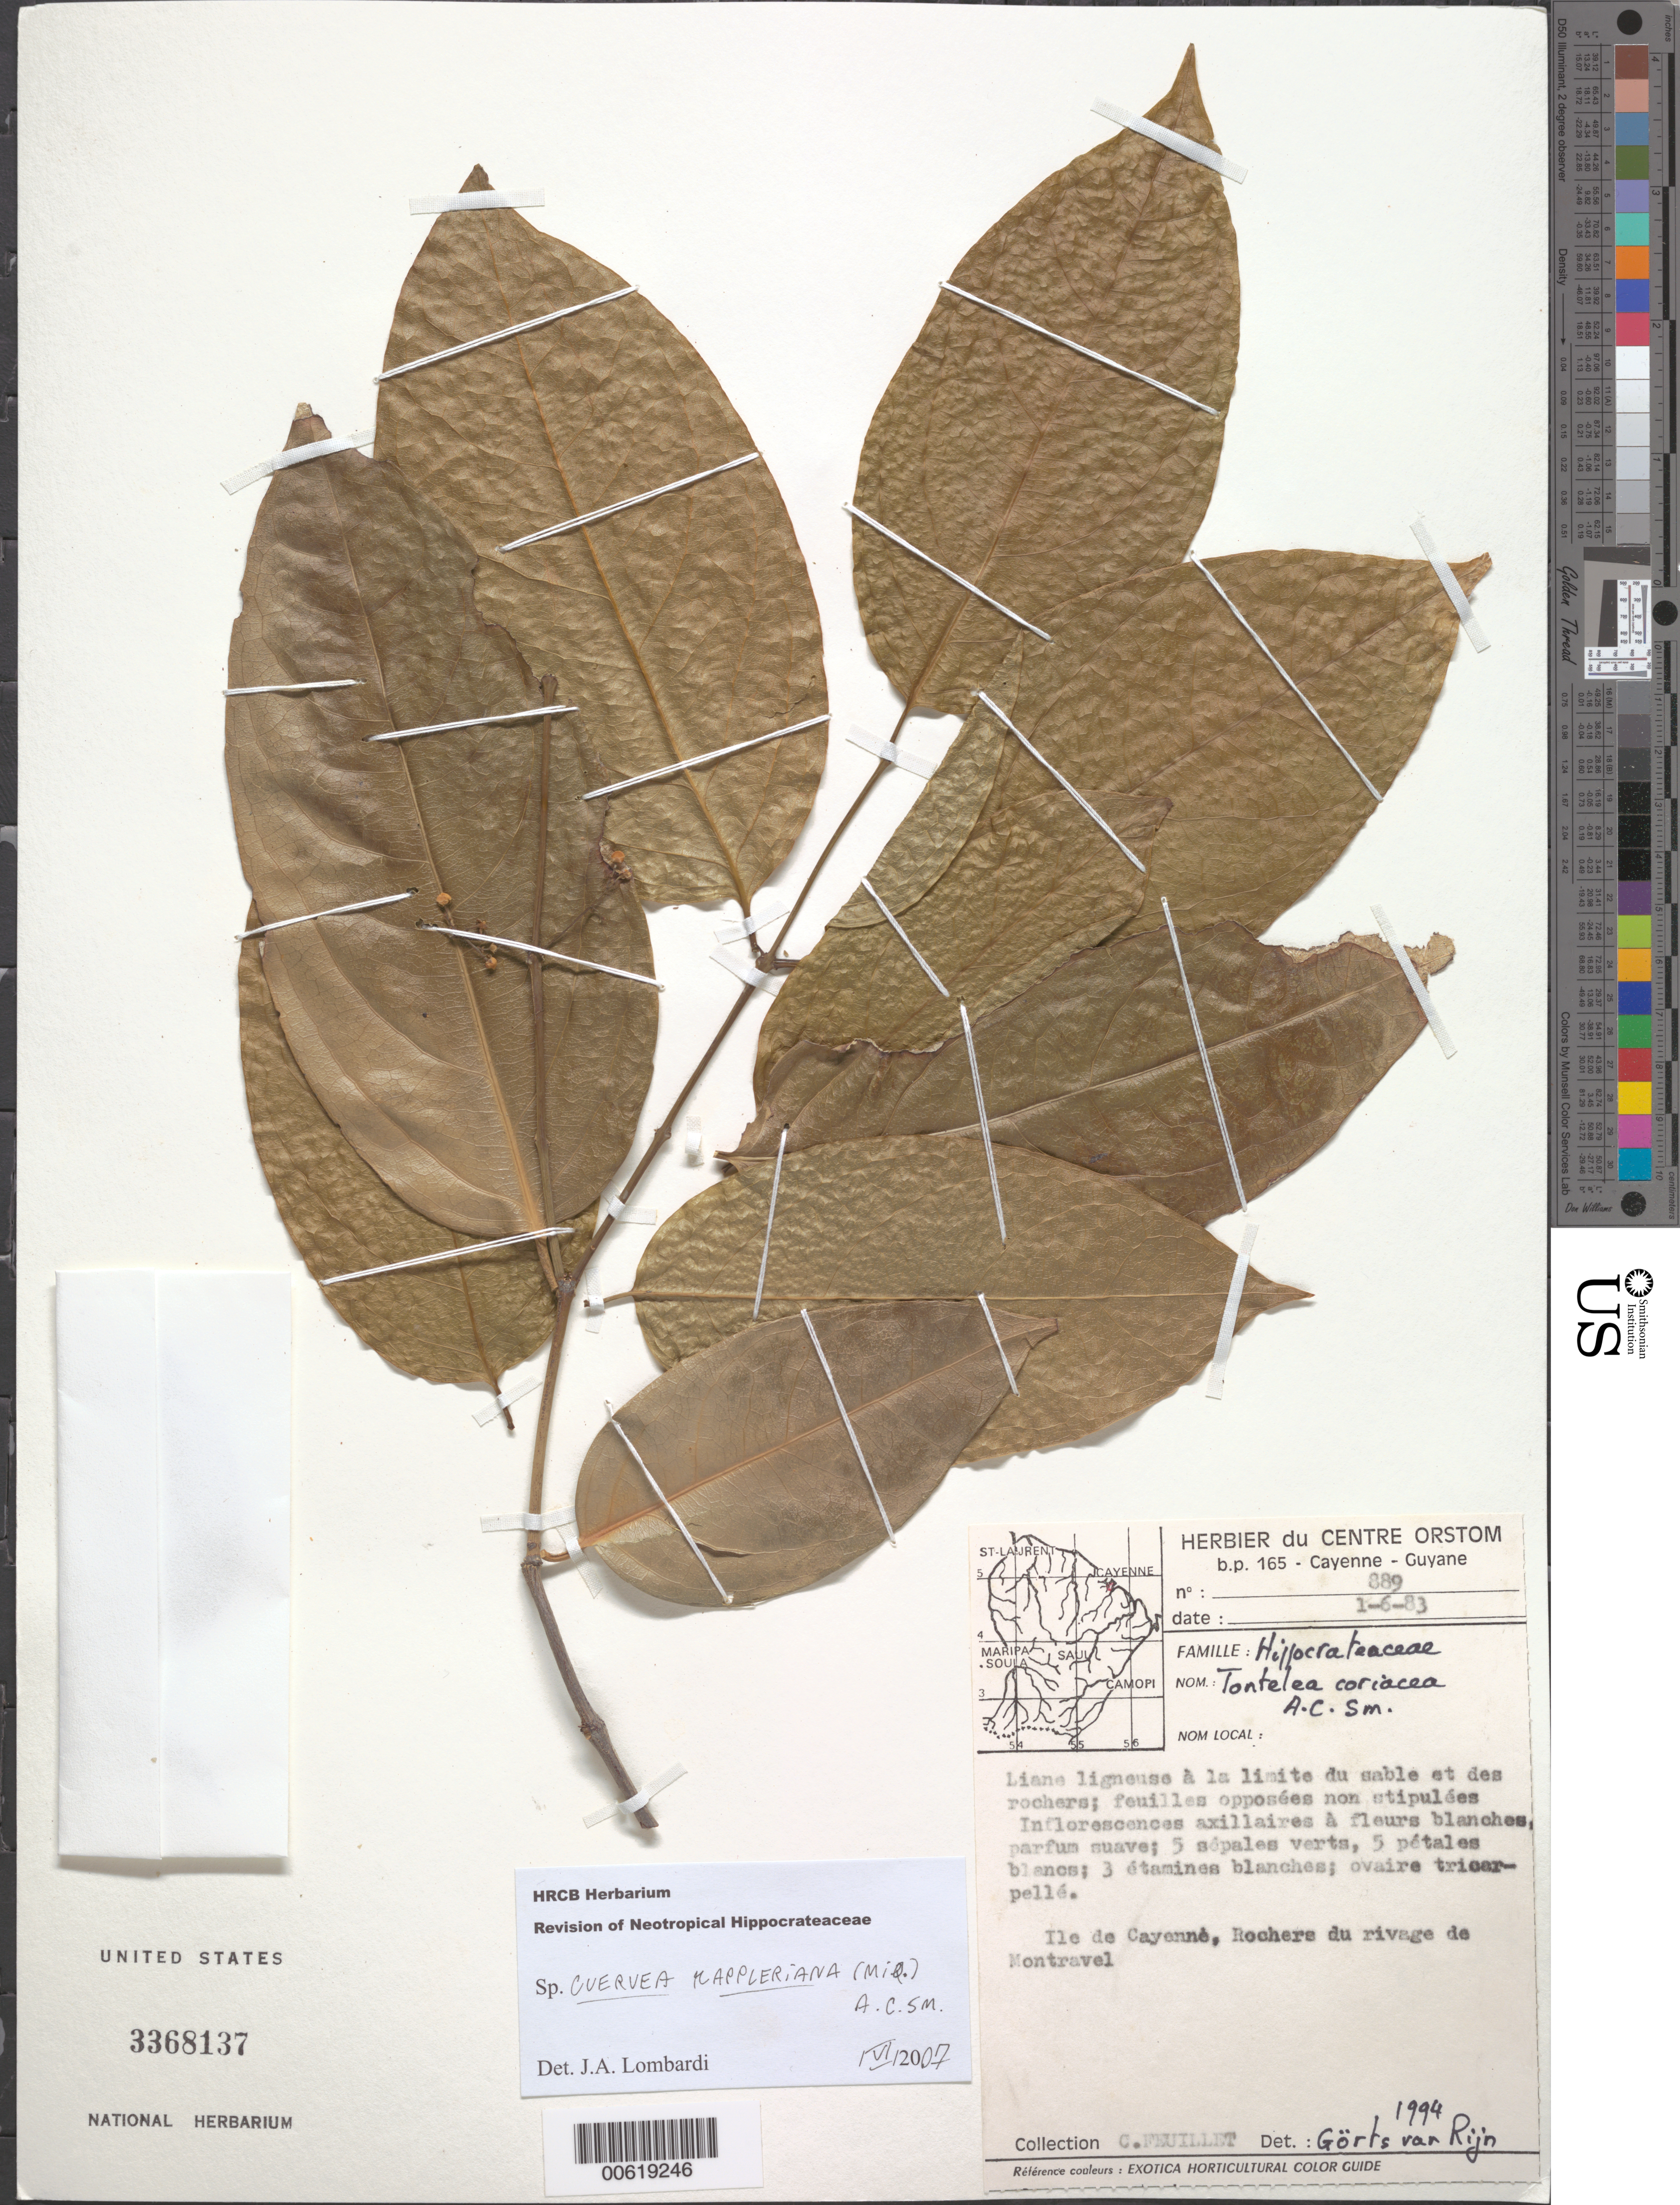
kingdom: Plantae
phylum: Tracheophyta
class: Magnoliopsida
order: Celastrales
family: Celastraceae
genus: Cuervea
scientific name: Cuervea kappleriana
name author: (Miq.) A.C. Sm.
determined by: Lombardi, Julio A.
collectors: C. Feuillet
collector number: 889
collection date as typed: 1-Jun-83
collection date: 1983-06-01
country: French Guiana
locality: Ile de Cayenne, du rivage de Montravel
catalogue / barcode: US 3368137